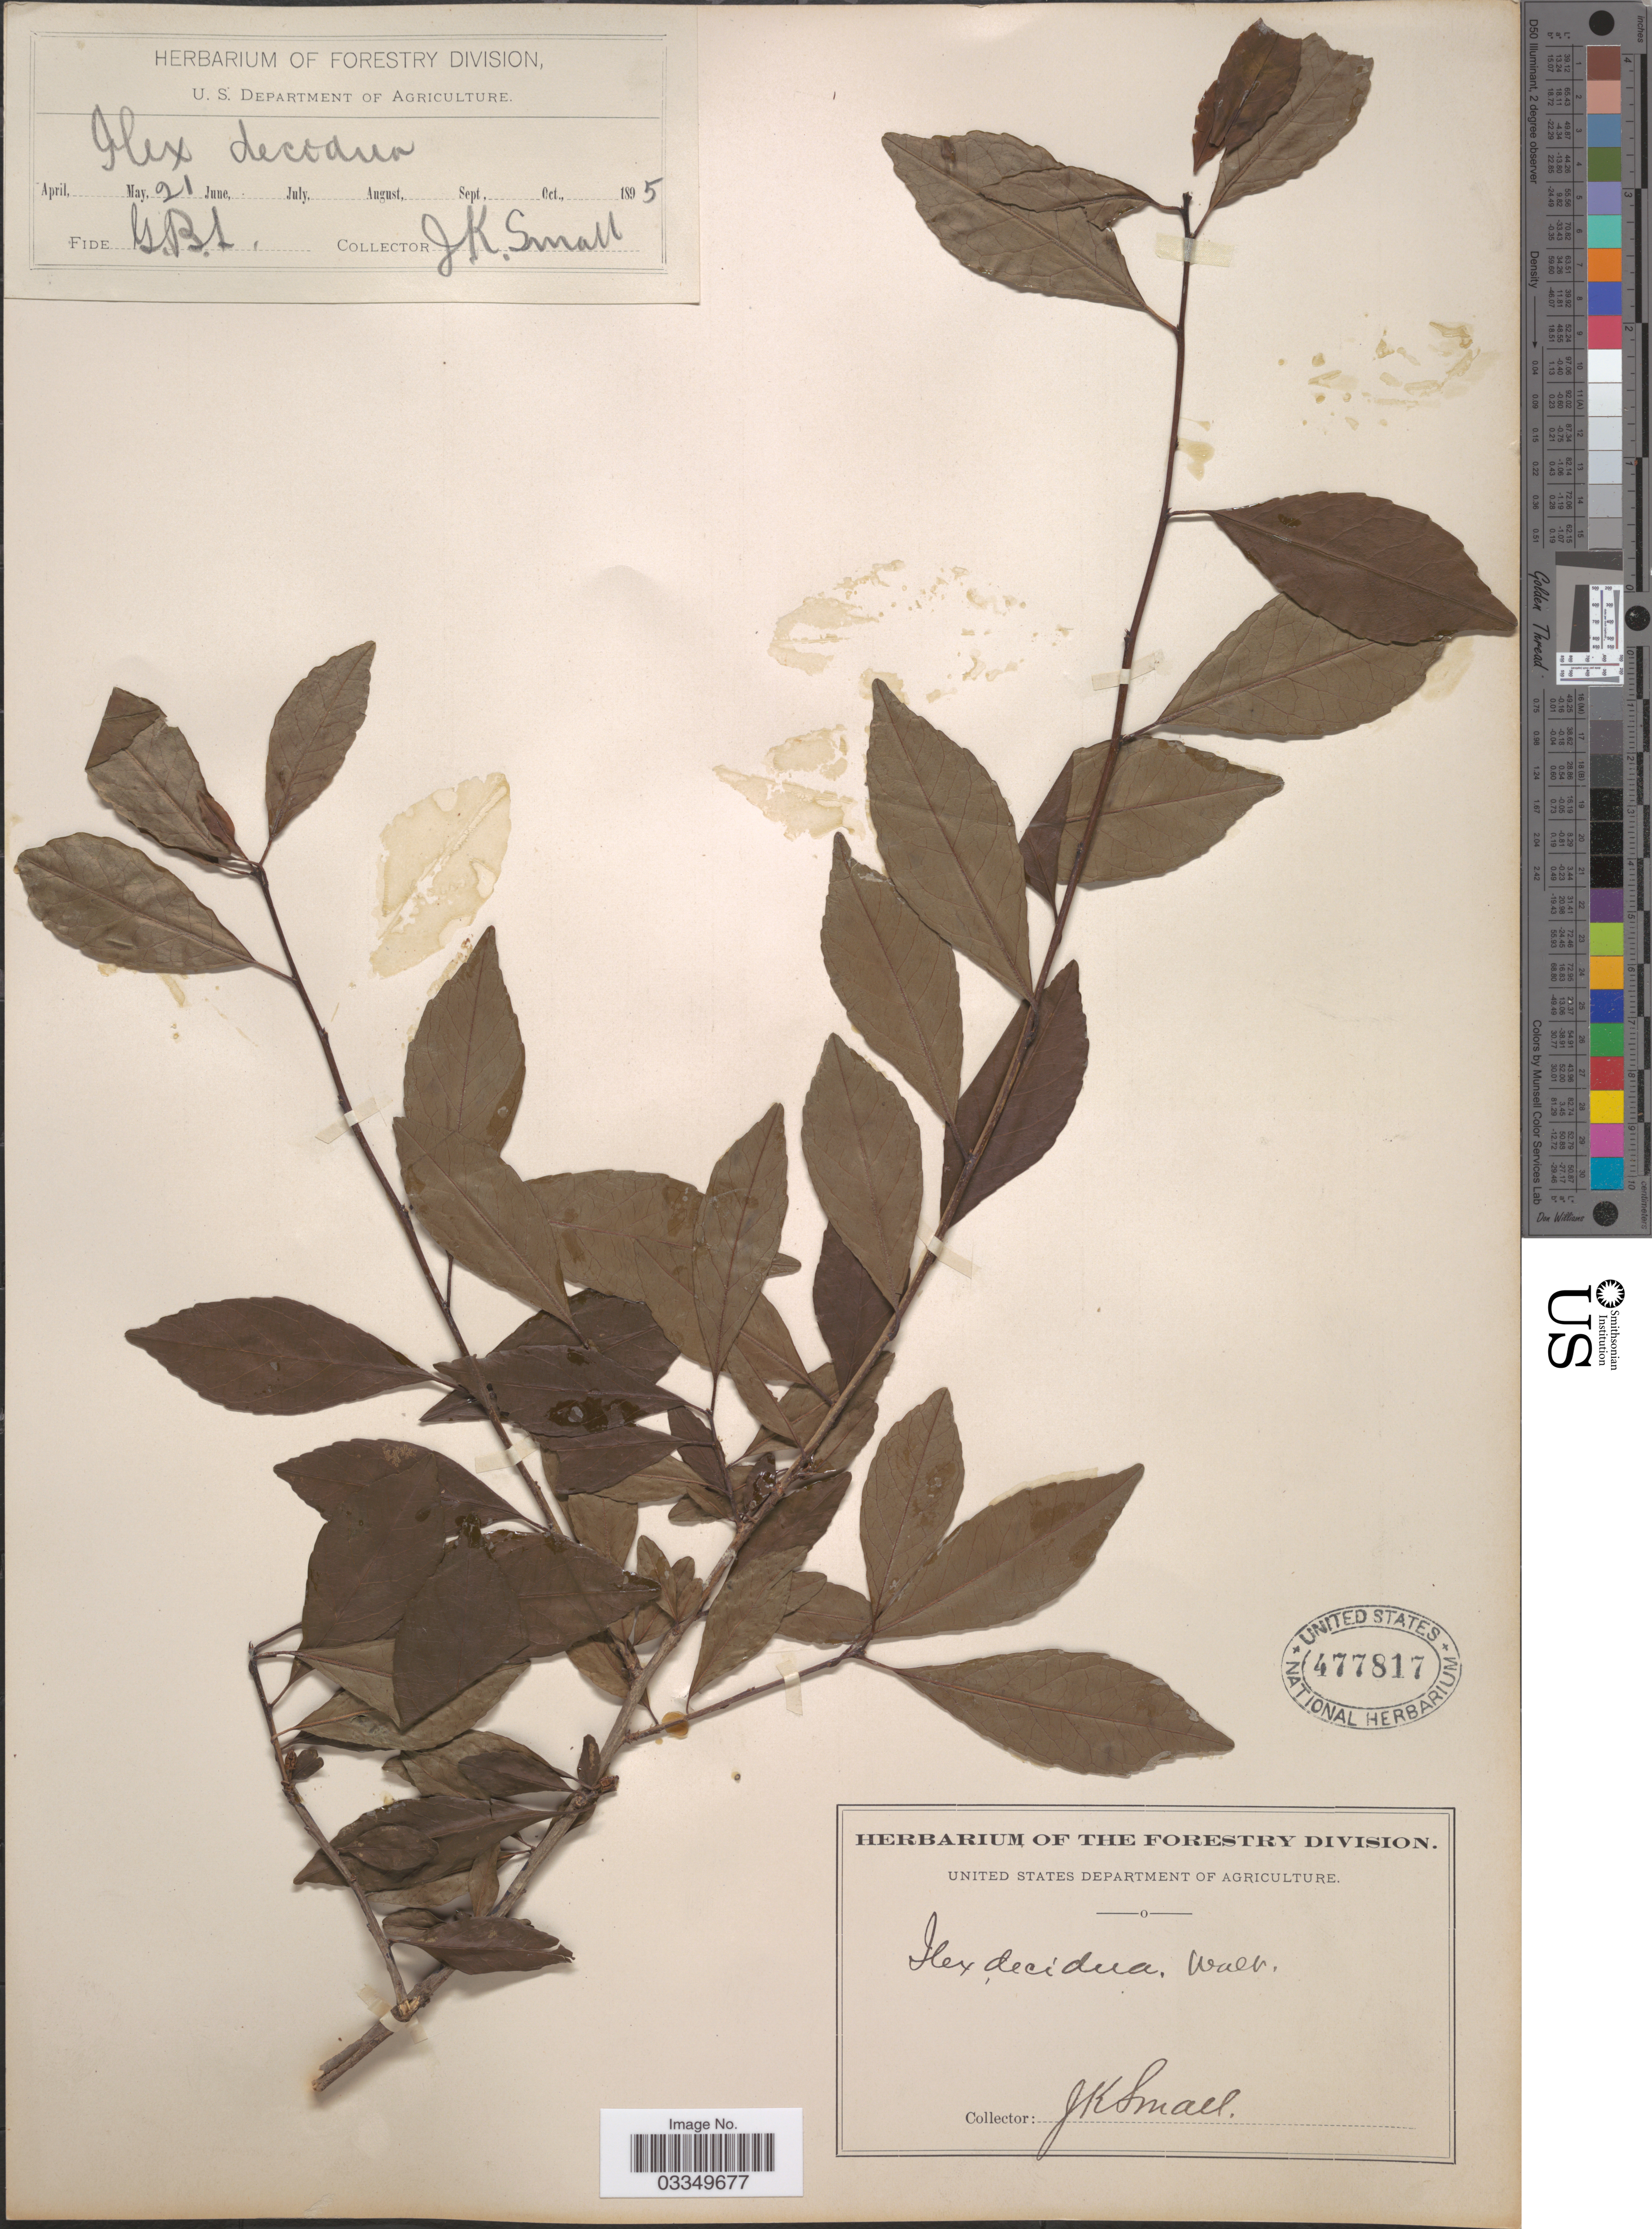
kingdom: Plantae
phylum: Tracheophyta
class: Magnoliopsida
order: Aquifoliales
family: Aquifoliaceae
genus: Ilex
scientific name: Ilex decidua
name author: Walter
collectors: J. K. Small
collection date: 1895-05-21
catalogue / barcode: US 477817